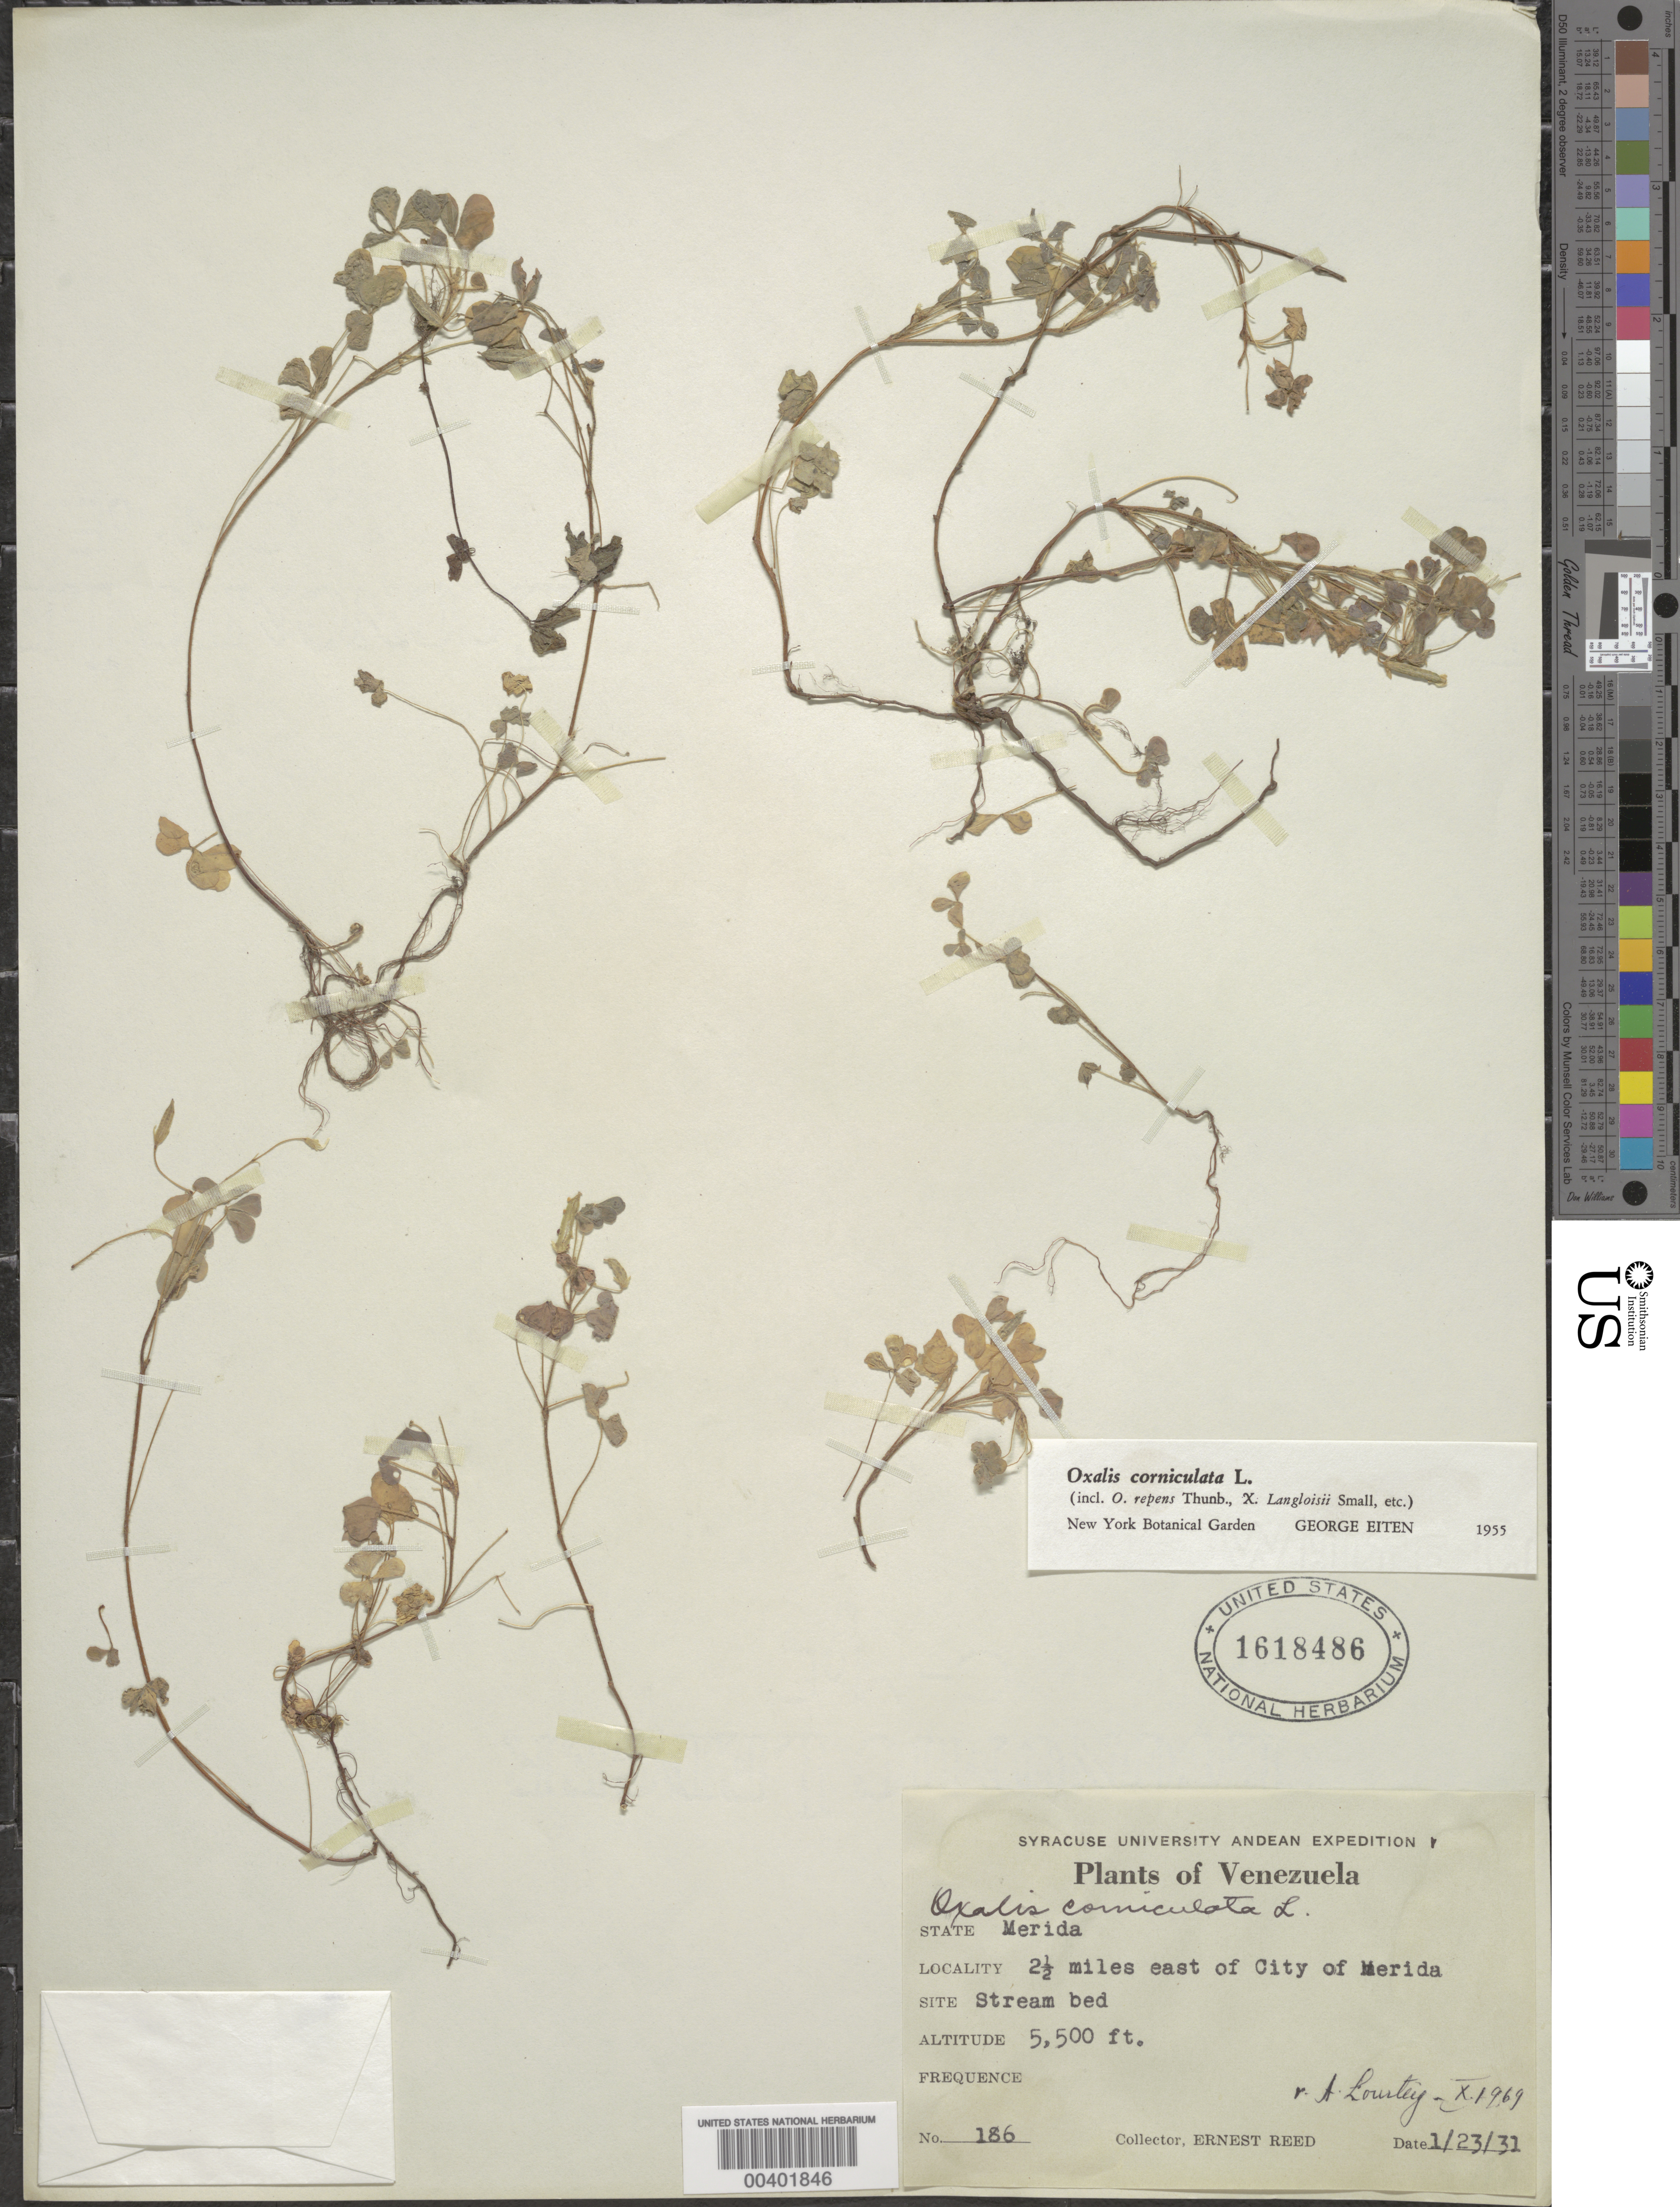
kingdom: Plantae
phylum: Tracheophyta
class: Magnoliopsida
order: Oxalidales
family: Oxalidaceae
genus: Oxalis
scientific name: Oxalis corniculata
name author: L.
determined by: Eiten, G.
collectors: E. Reed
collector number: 186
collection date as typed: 23 Jan 1931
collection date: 1931-01-23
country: Venezuela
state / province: Mérida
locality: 2 1/2 miles E of city of Merida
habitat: Stream bed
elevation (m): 1676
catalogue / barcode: US 1618486